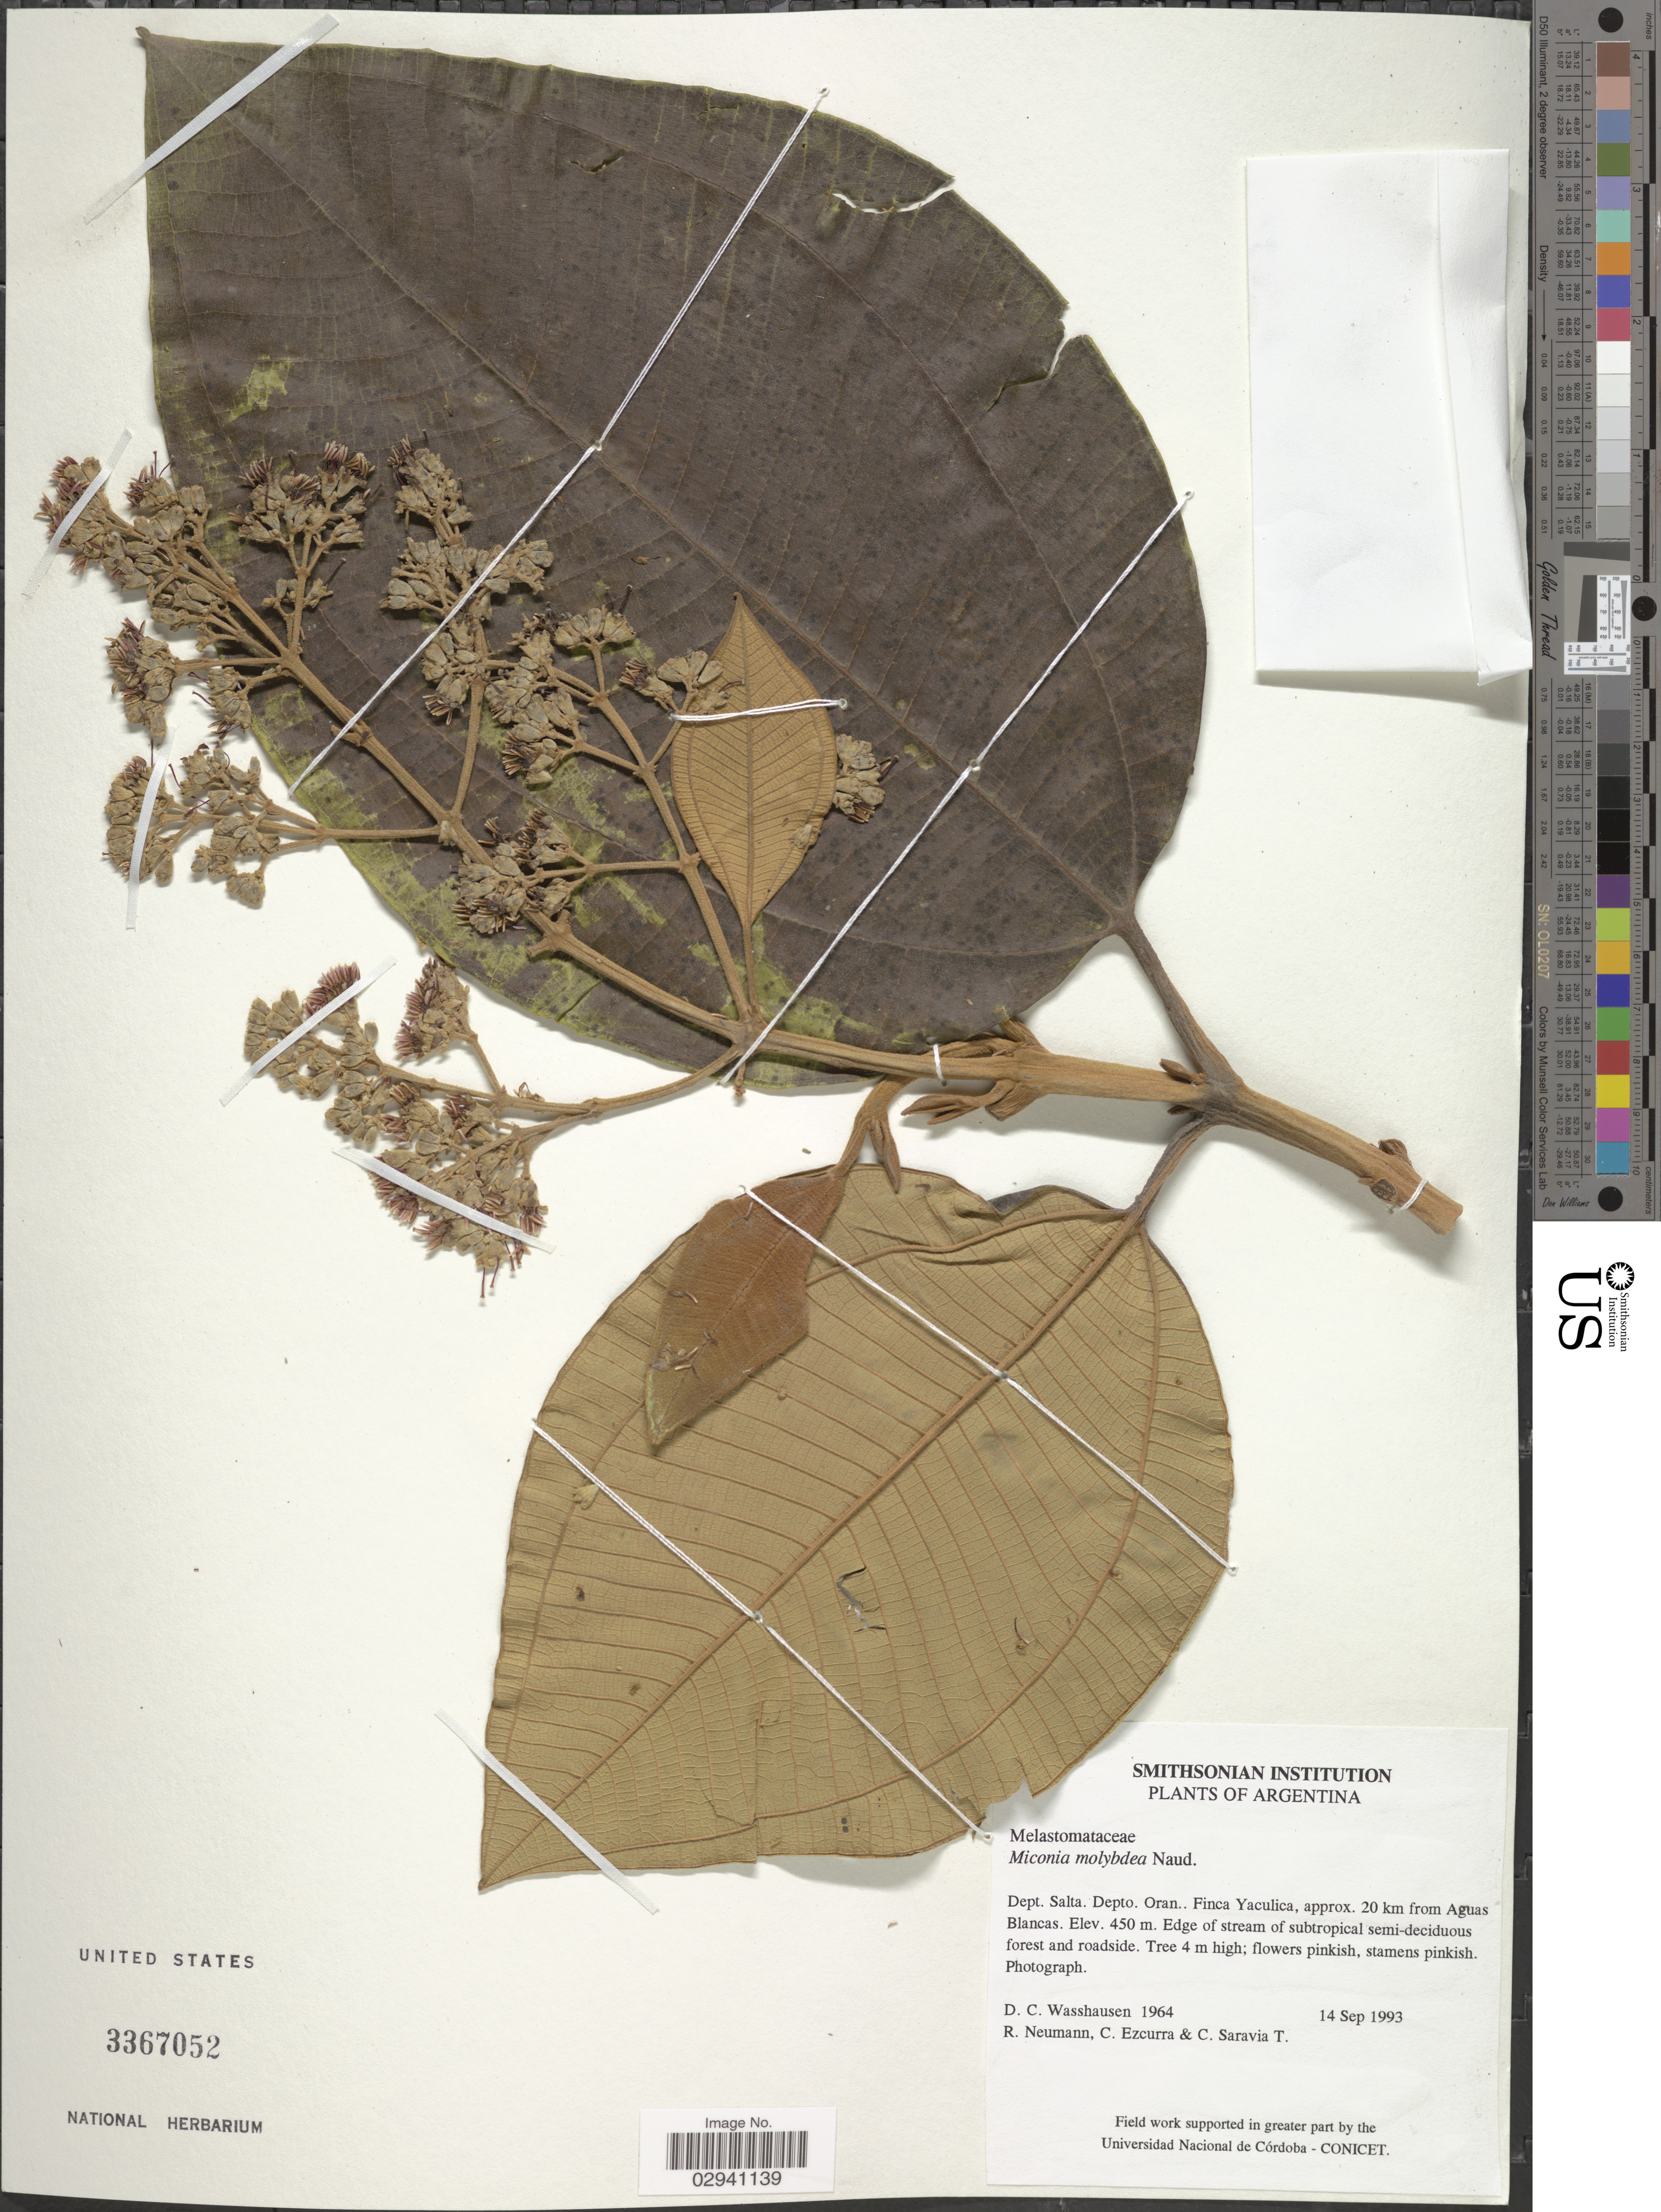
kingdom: Plantae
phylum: Tracheophyta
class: Magnoliopsida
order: Myrtales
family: Melastomataceae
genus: Miconia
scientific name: Miconia molybdea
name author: Naudin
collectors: D. C. Wasshausen, R. Neumann, C. Ezcurra & C. Saravia T.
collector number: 1964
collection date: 1993-09-14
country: Argentina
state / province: Salta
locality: Dept. Salta. Depto. Oran. Finca Yaculica, approx. 20 km from Aguas Blancas.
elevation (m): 450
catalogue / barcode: US 3367052